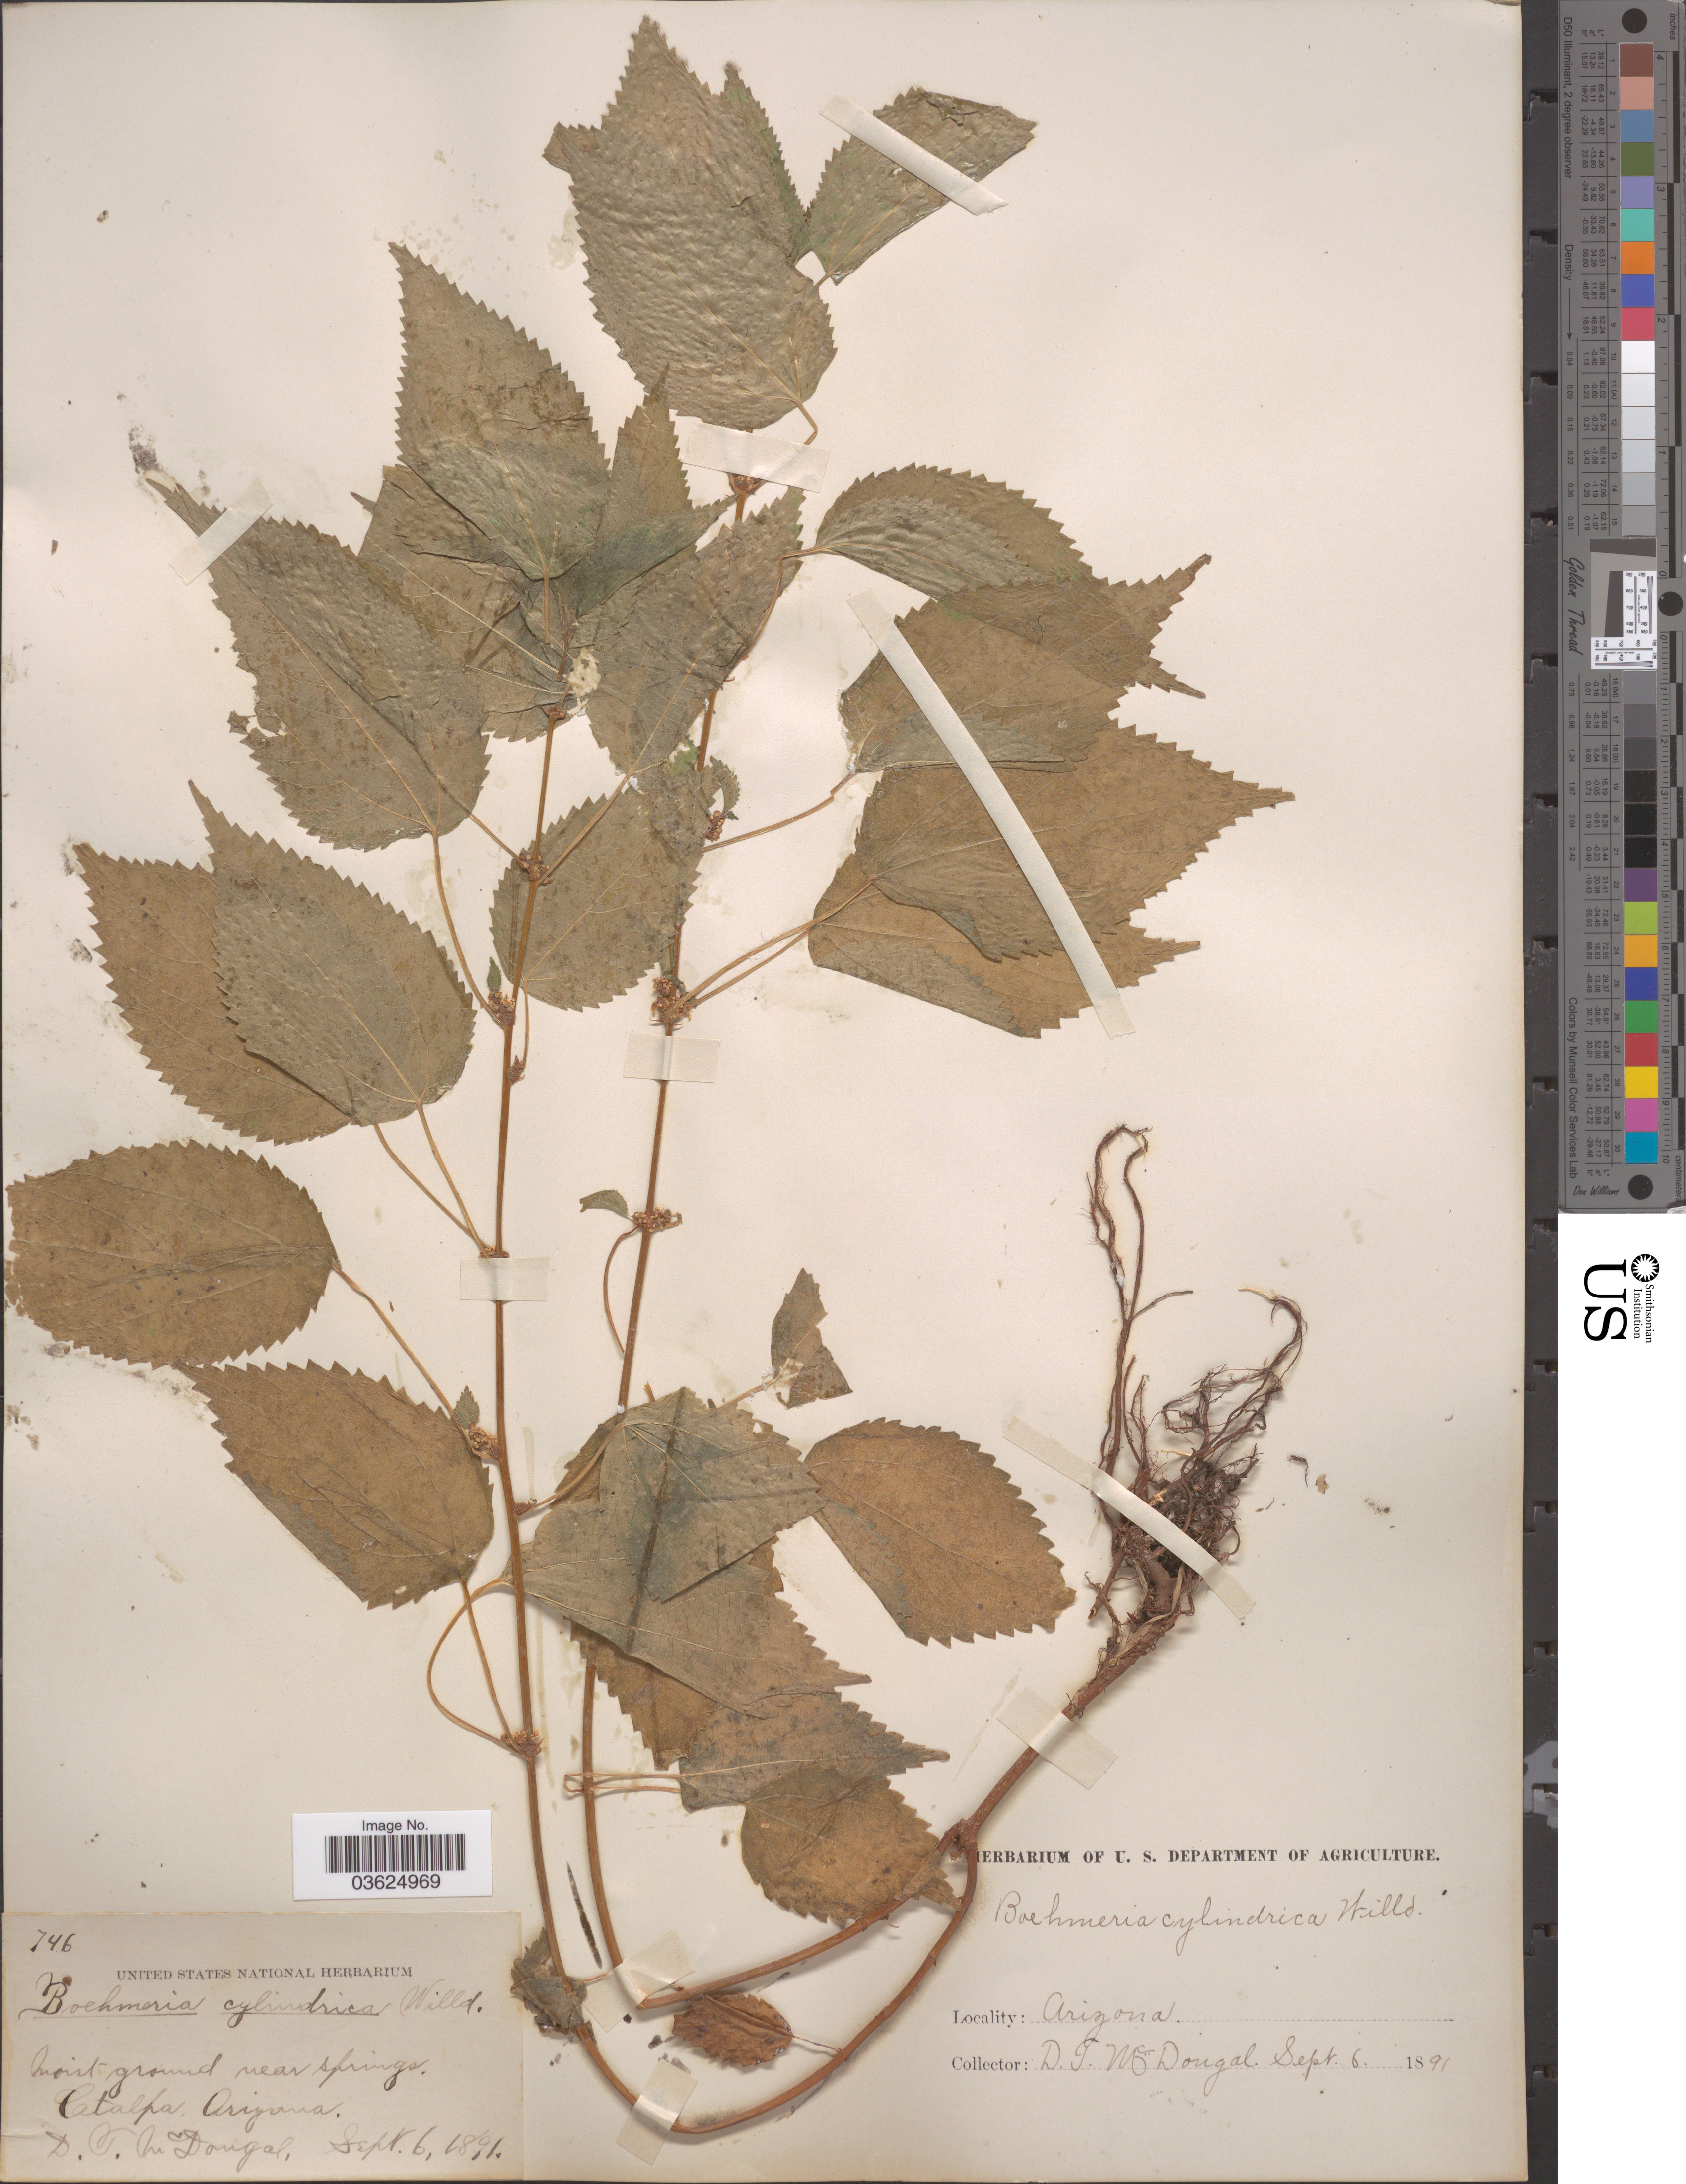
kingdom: Plantae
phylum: Tracheophyta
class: Magnoliopsida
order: Rosales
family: Urticaceae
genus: Boehmeria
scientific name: Boehmeria cylindrica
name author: (L.) Sw.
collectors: D. McDougal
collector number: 746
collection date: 1891-09-06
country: United States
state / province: Arizona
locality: Near springs. Catalpa.